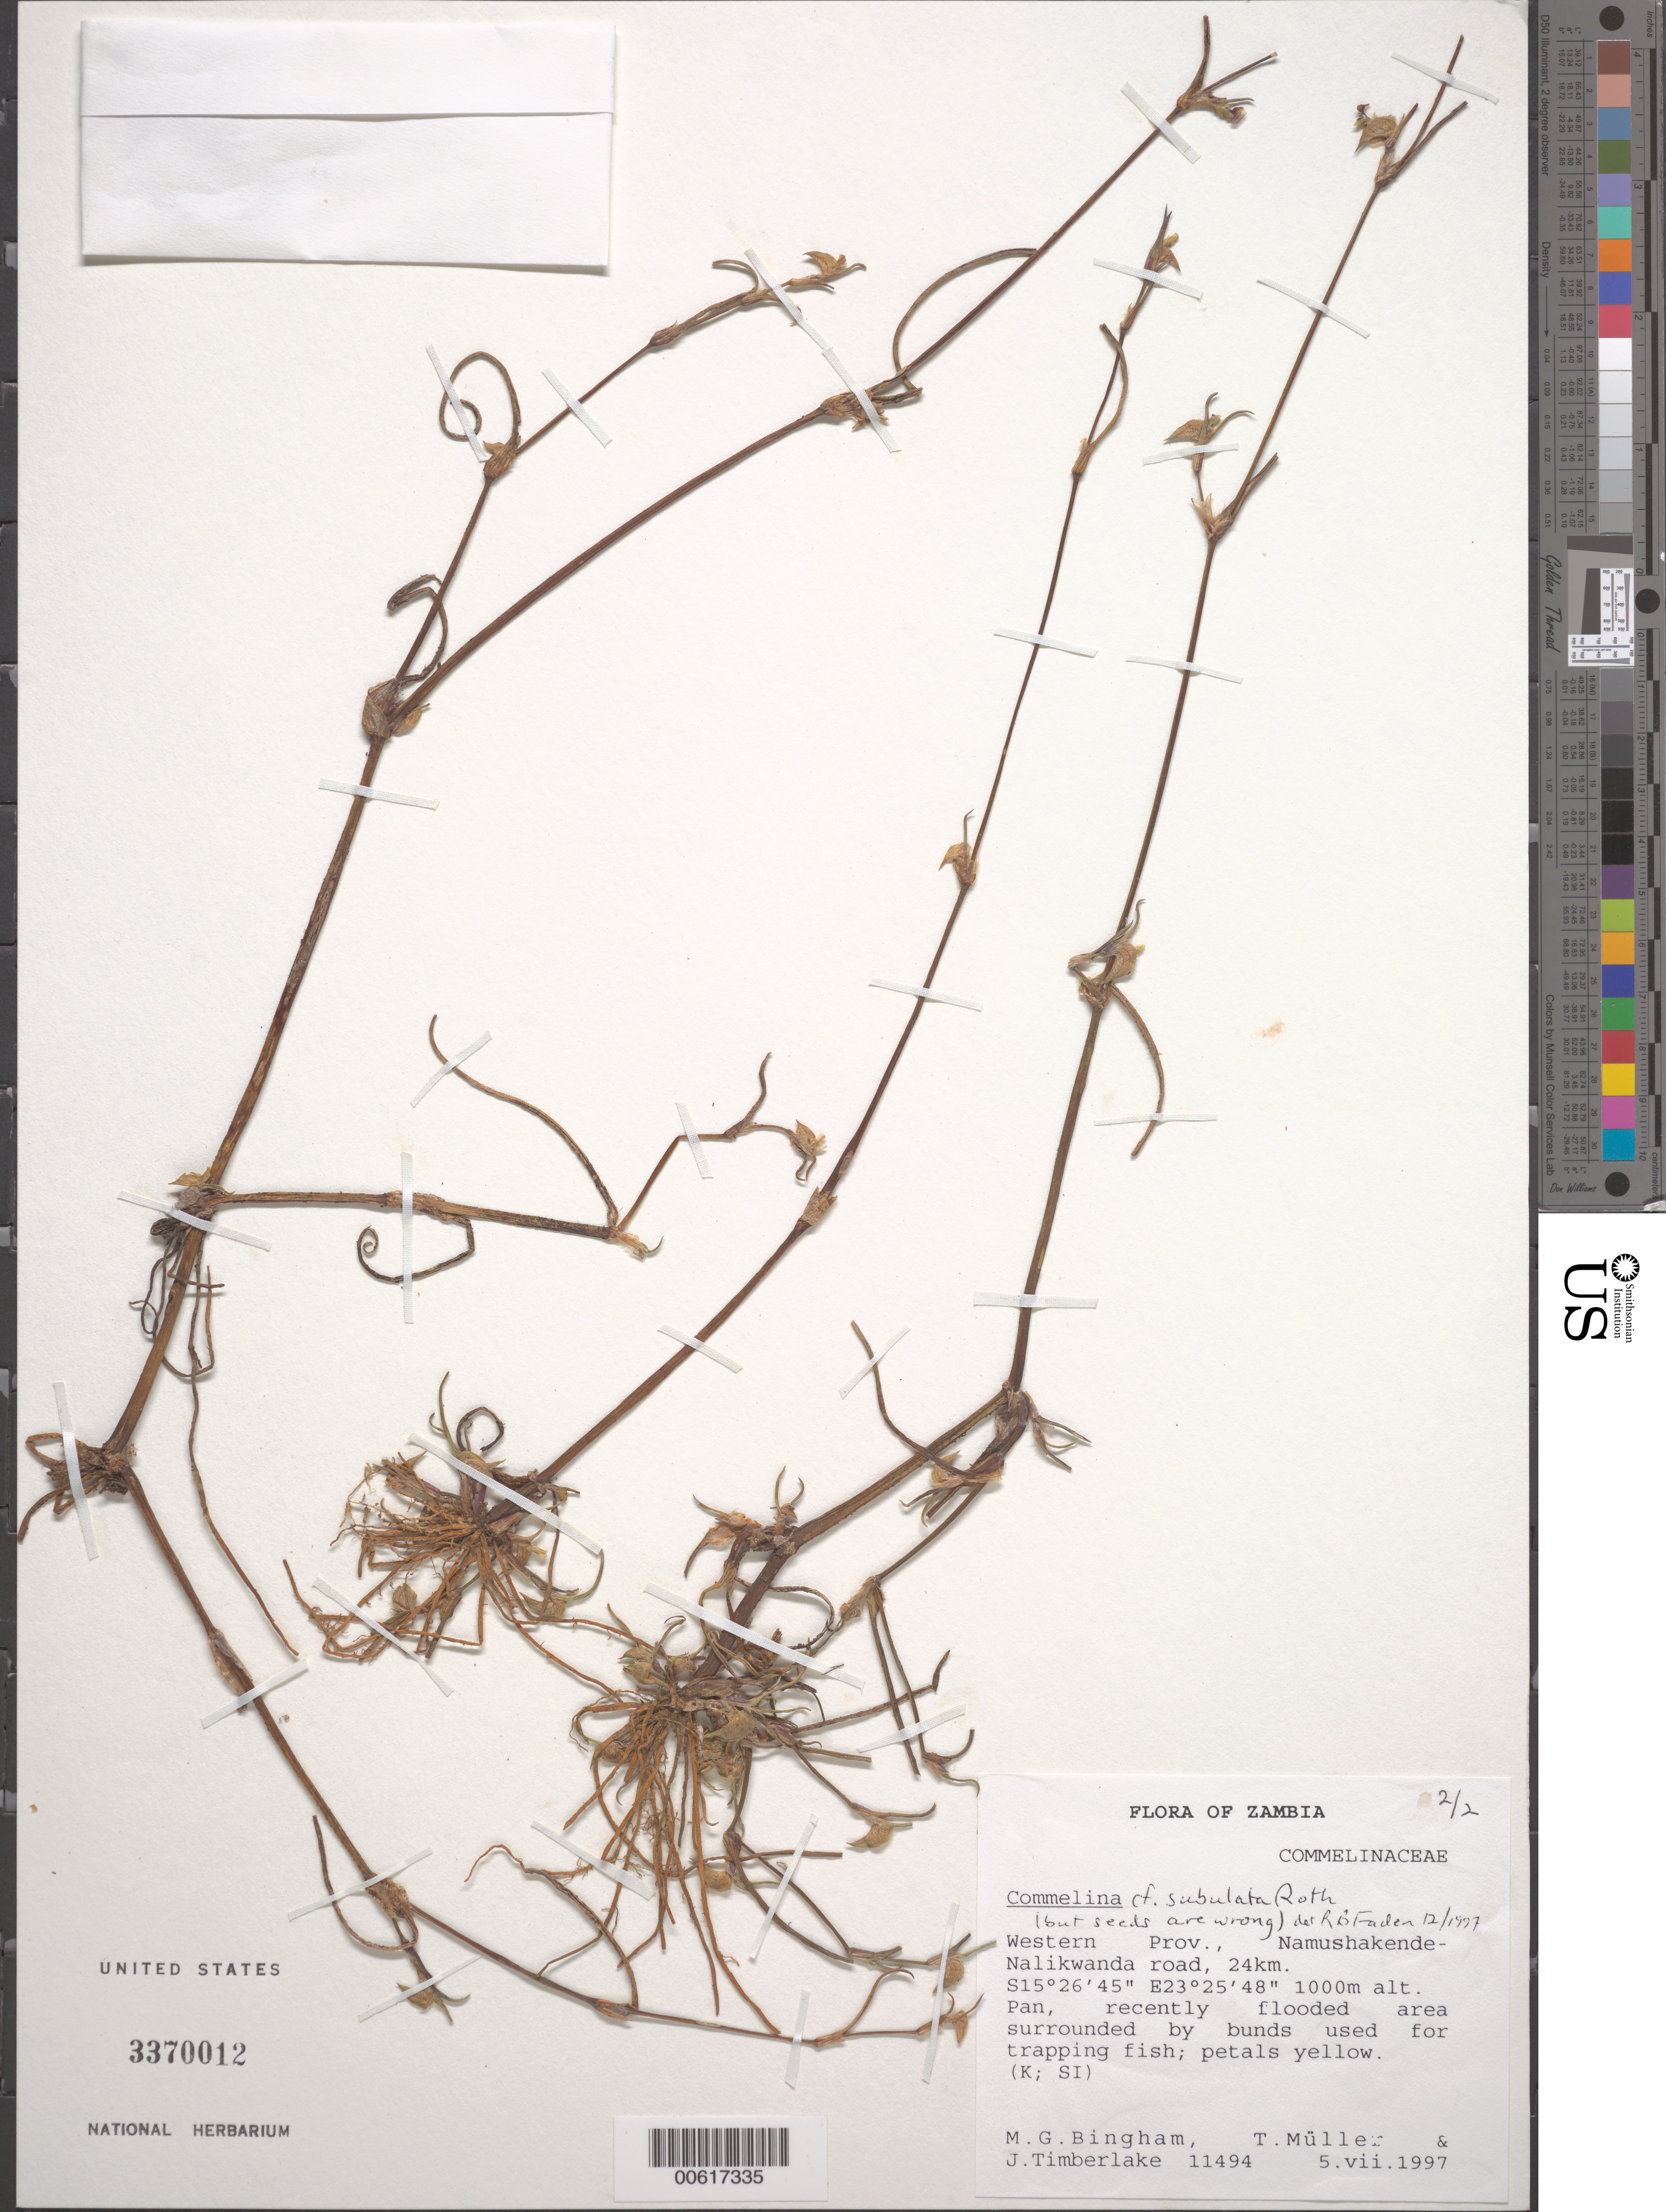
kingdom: Plantae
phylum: Tracheophyta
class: Liliopsida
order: Commelinales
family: Commelinaceae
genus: Commelina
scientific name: Commelina subulata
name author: Roth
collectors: M. Bingham, T. Muller & J. Timberlake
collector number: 11494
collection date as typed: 05 Jun 1997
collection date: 1997-06-05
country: Zambia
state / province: Western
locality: Namushakende-nalikwanda road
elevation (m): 1000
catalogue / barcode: US 3370012